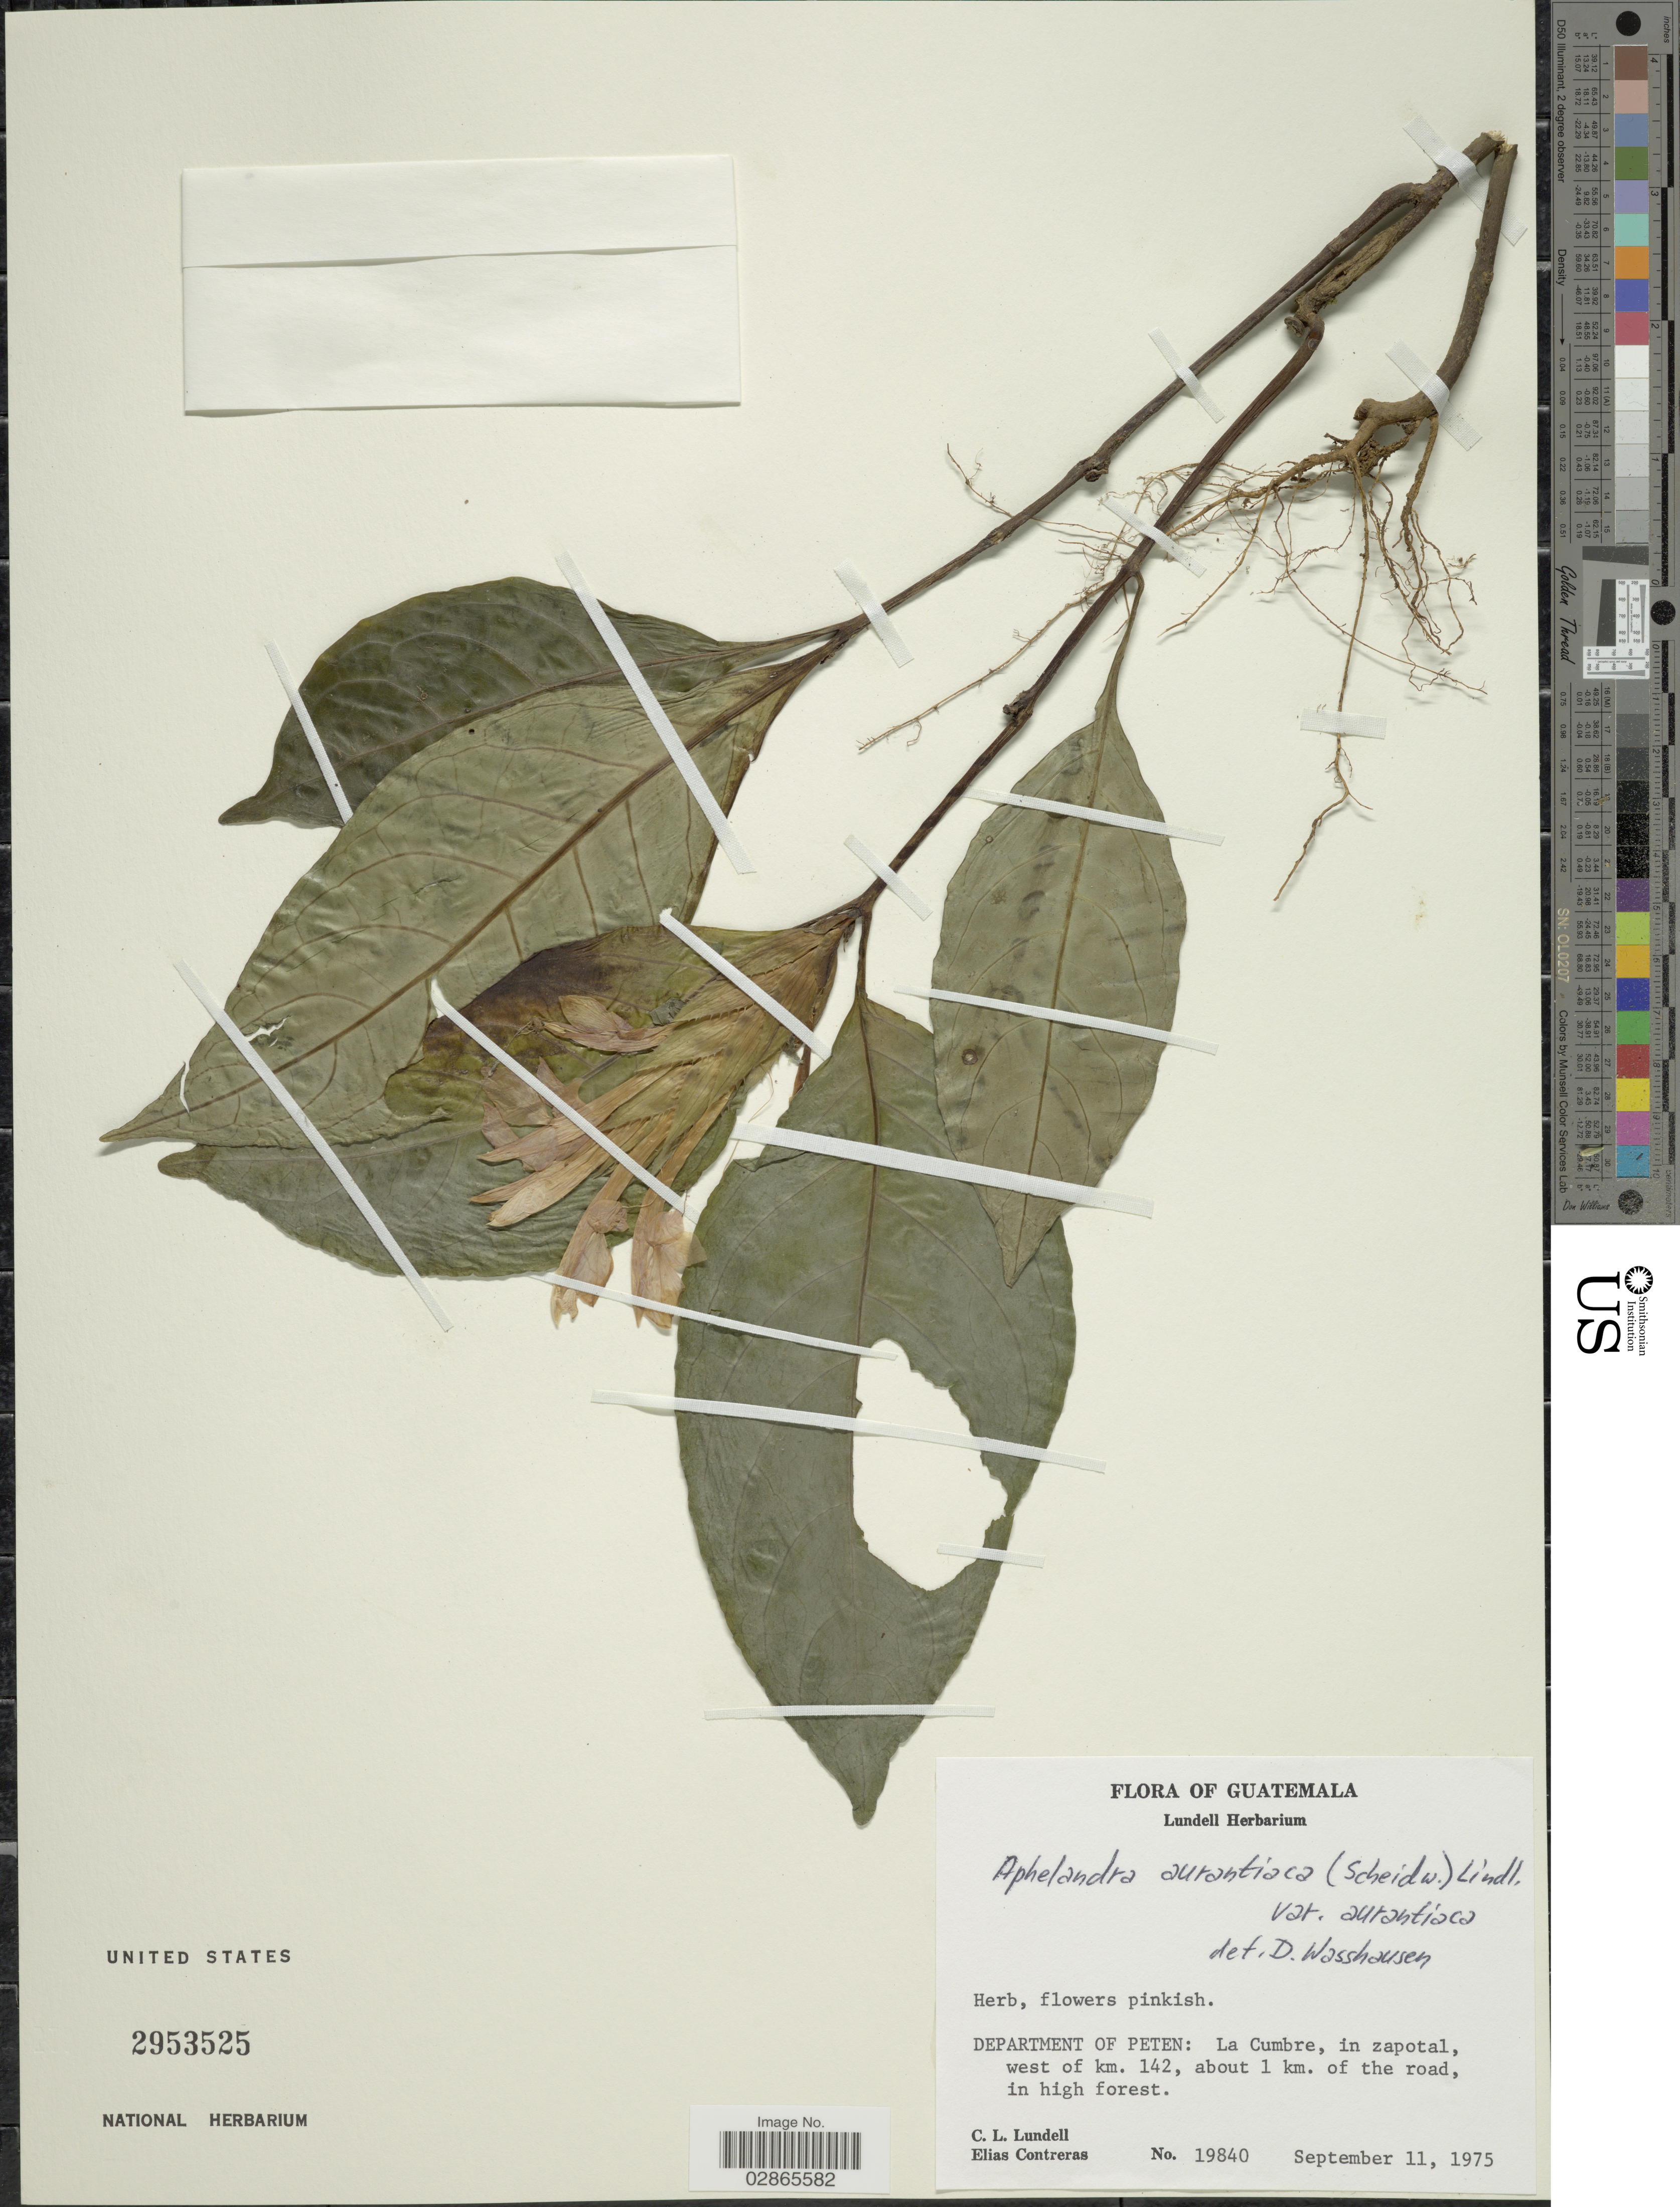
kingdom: Plantae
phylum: Tracheophyta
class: Magnoliopsida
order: Lamiales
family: Acanthaceae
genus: Aphelandra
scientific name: Aphelandra aurantiaca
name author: (Scheidw.) Lindl.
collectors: C. L. Lundell & E. Contreras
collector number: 19840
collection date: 1975-09-11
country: Guatemala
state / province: El Petén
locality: Department of Peten: La Cumbre, in zapotal, west of km. 142, about 1 km. of the road.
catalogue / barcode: US 2953525